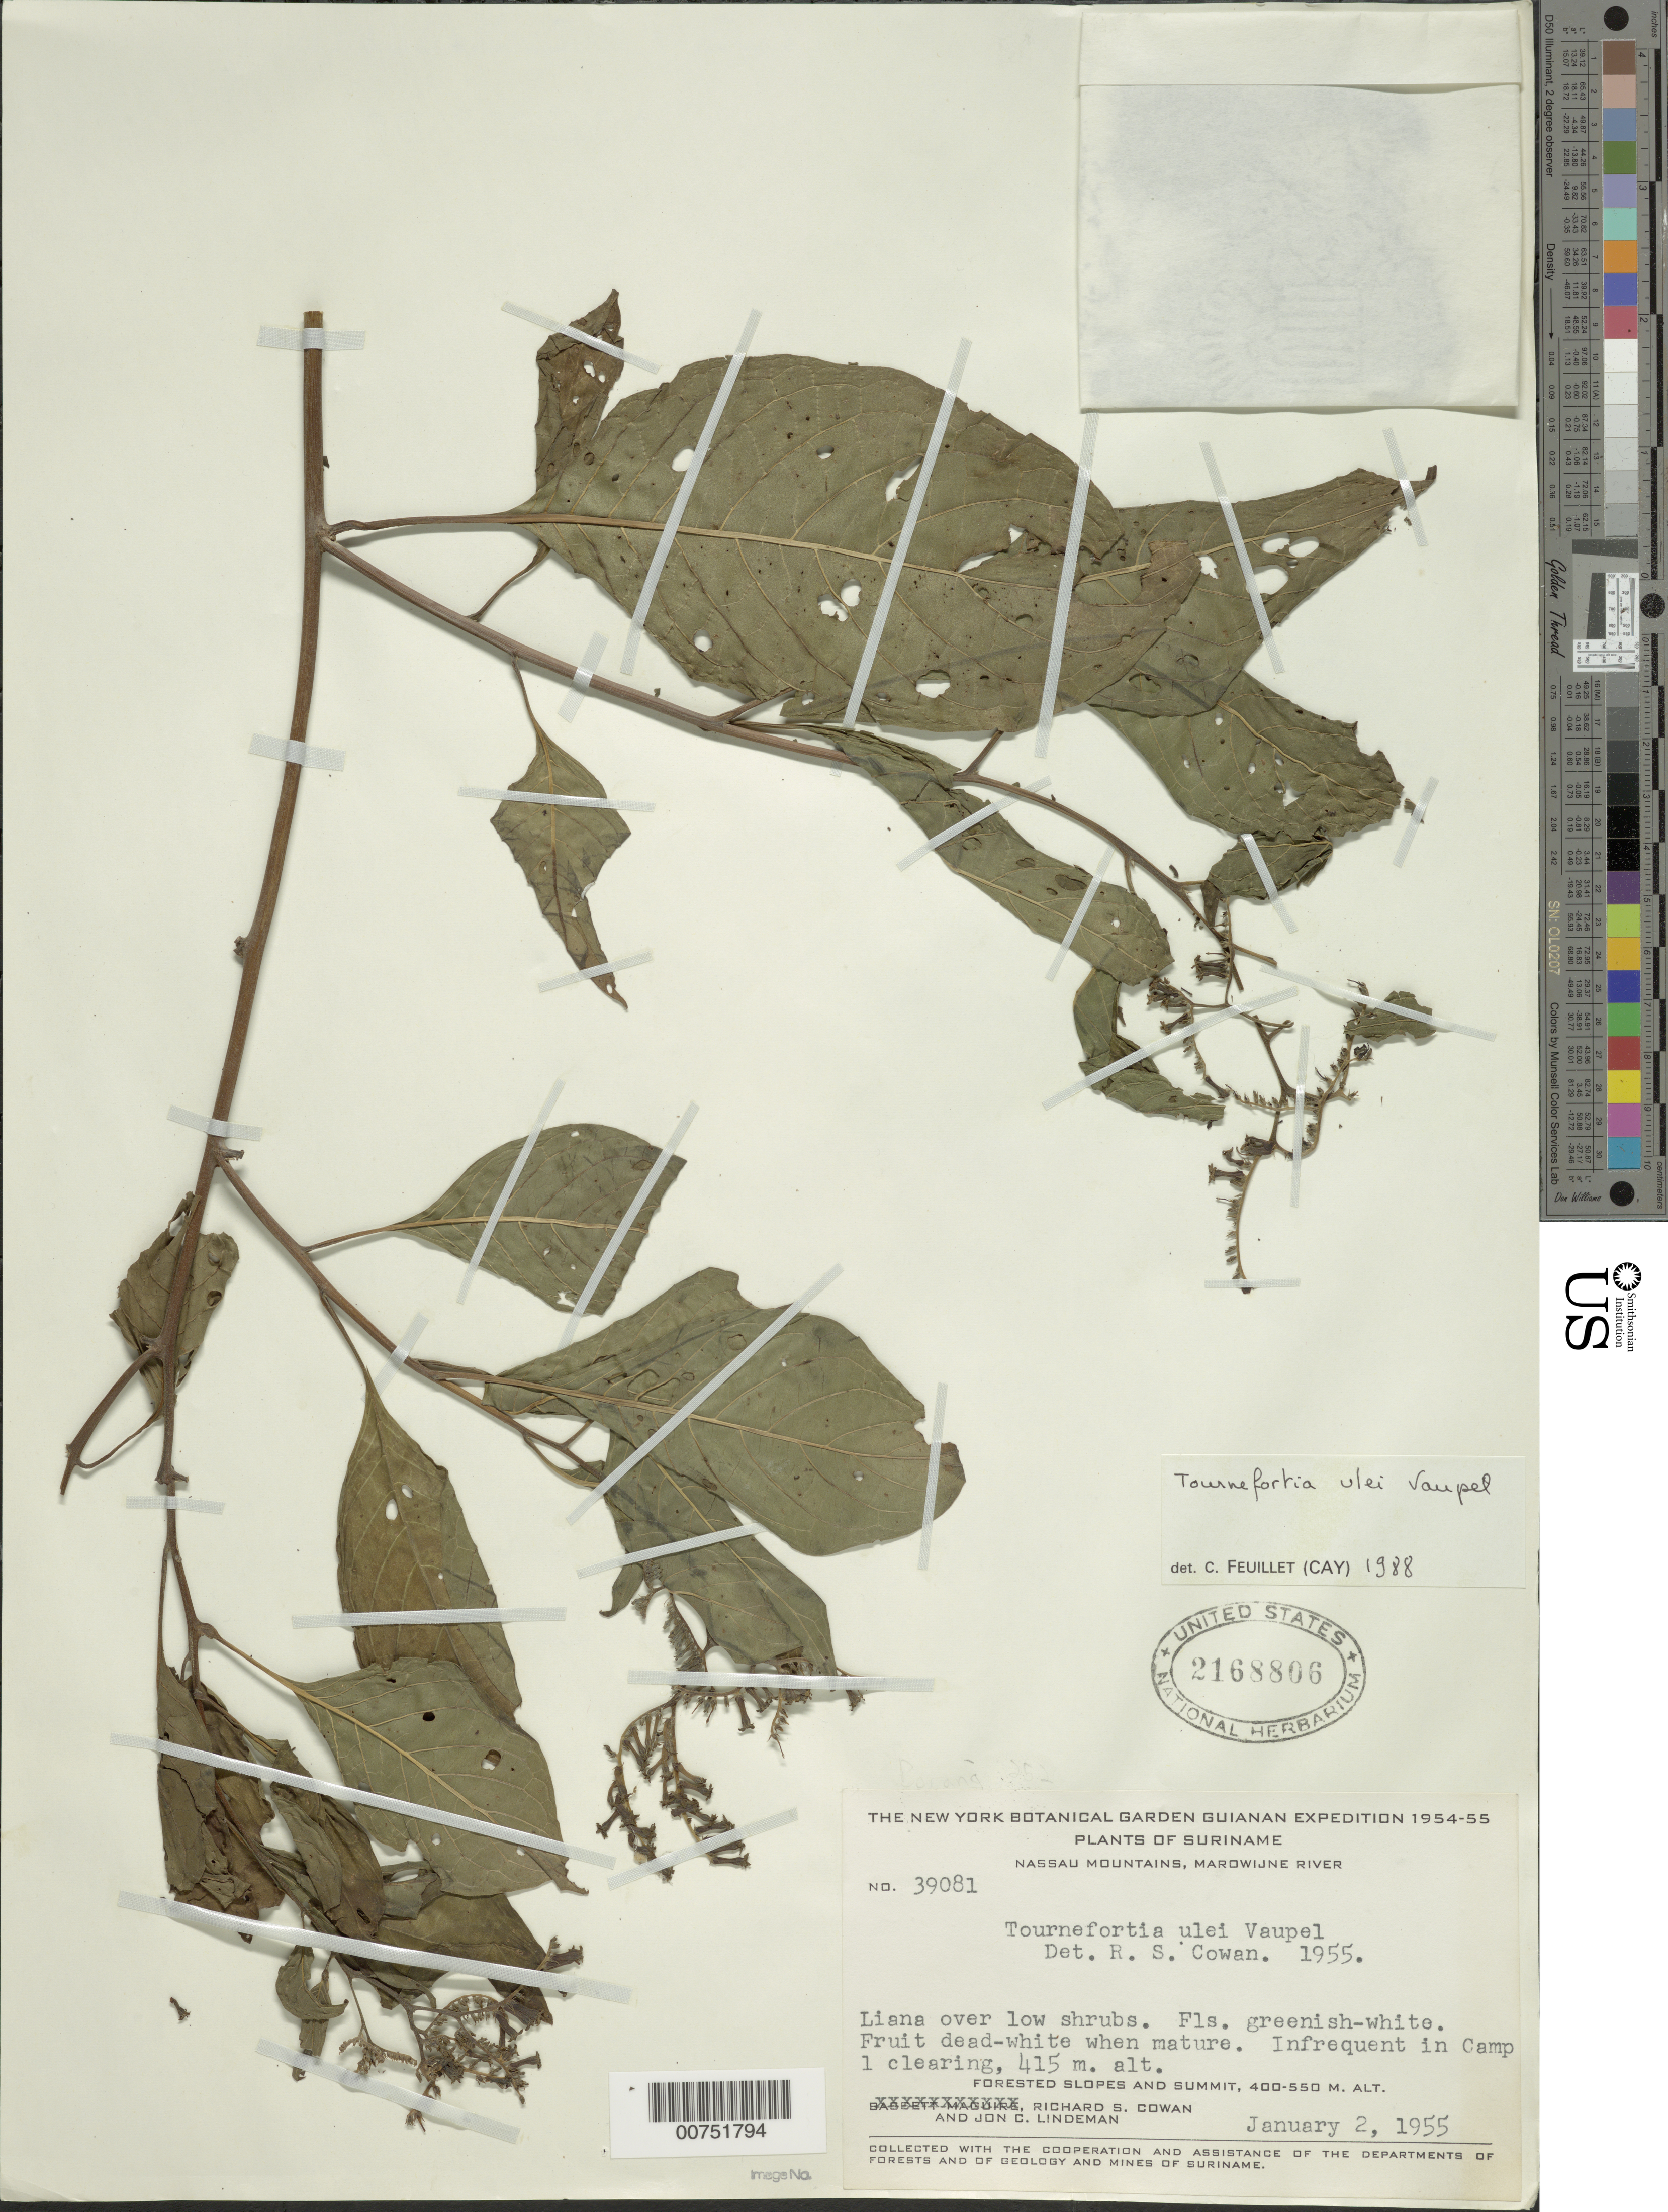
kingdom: Plantae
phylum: Tracheophyta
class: Magnoliopsida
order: Boraginales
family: Heliotropiaceae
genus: Tournefortia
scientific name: Tournefortia ulei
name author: Vaupel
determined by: Cowan, R. S.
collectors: R. S. Cowan & J. C. Lindeman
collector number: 39081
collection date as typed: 2-Jan-55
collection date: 1955-01-02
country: Suriname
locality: Nassau Mts., Marowijne R., Camp 1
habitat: Camp clearing. Forested slopes and summit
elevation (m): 415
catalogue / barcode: US 2168806